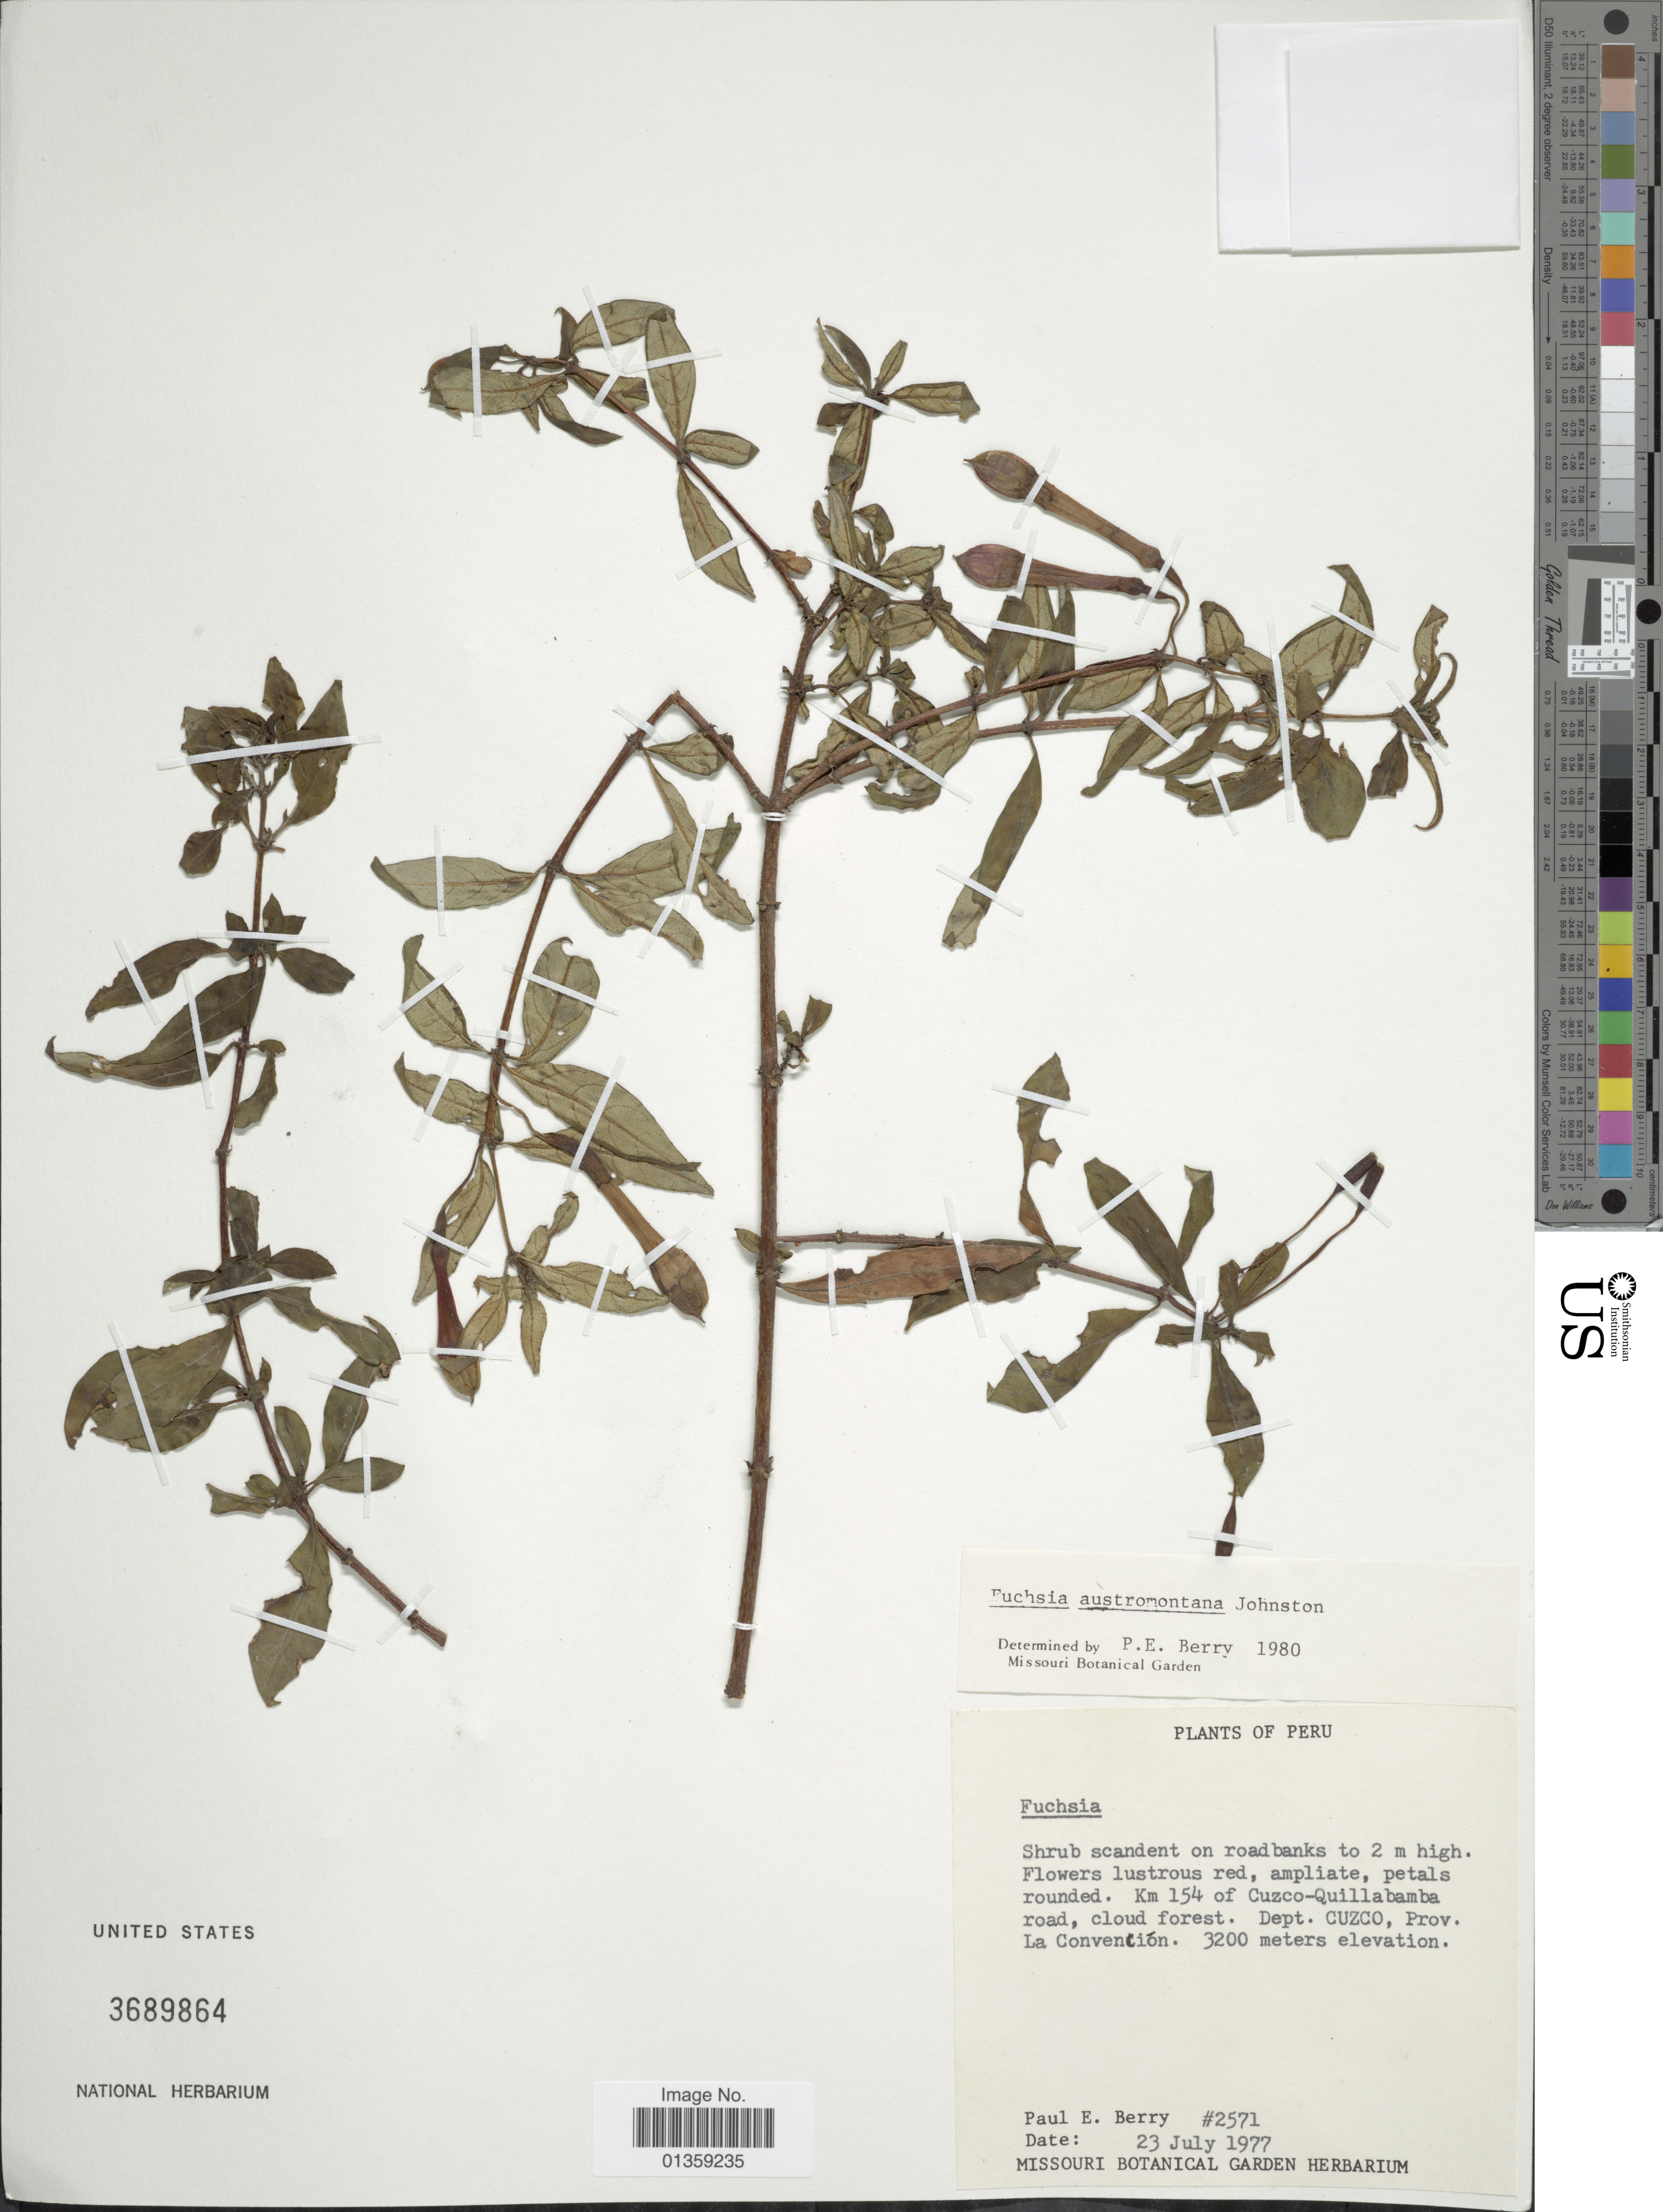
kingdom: Plantae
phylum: Tracheophyta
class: Magnoliopsida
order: Myrtales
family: Onagraceae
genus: Fuchsia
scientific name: Fuchsia austromontana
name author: I.M. Johnst.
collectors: P. E. Berry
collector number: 2571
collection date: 1977-07-23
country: Peru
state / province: Cusco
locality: Km 154 of Cuzco-Quillabamba road, cloud forest, Prov. La Convención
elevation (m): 3200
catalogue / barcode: US 3689864